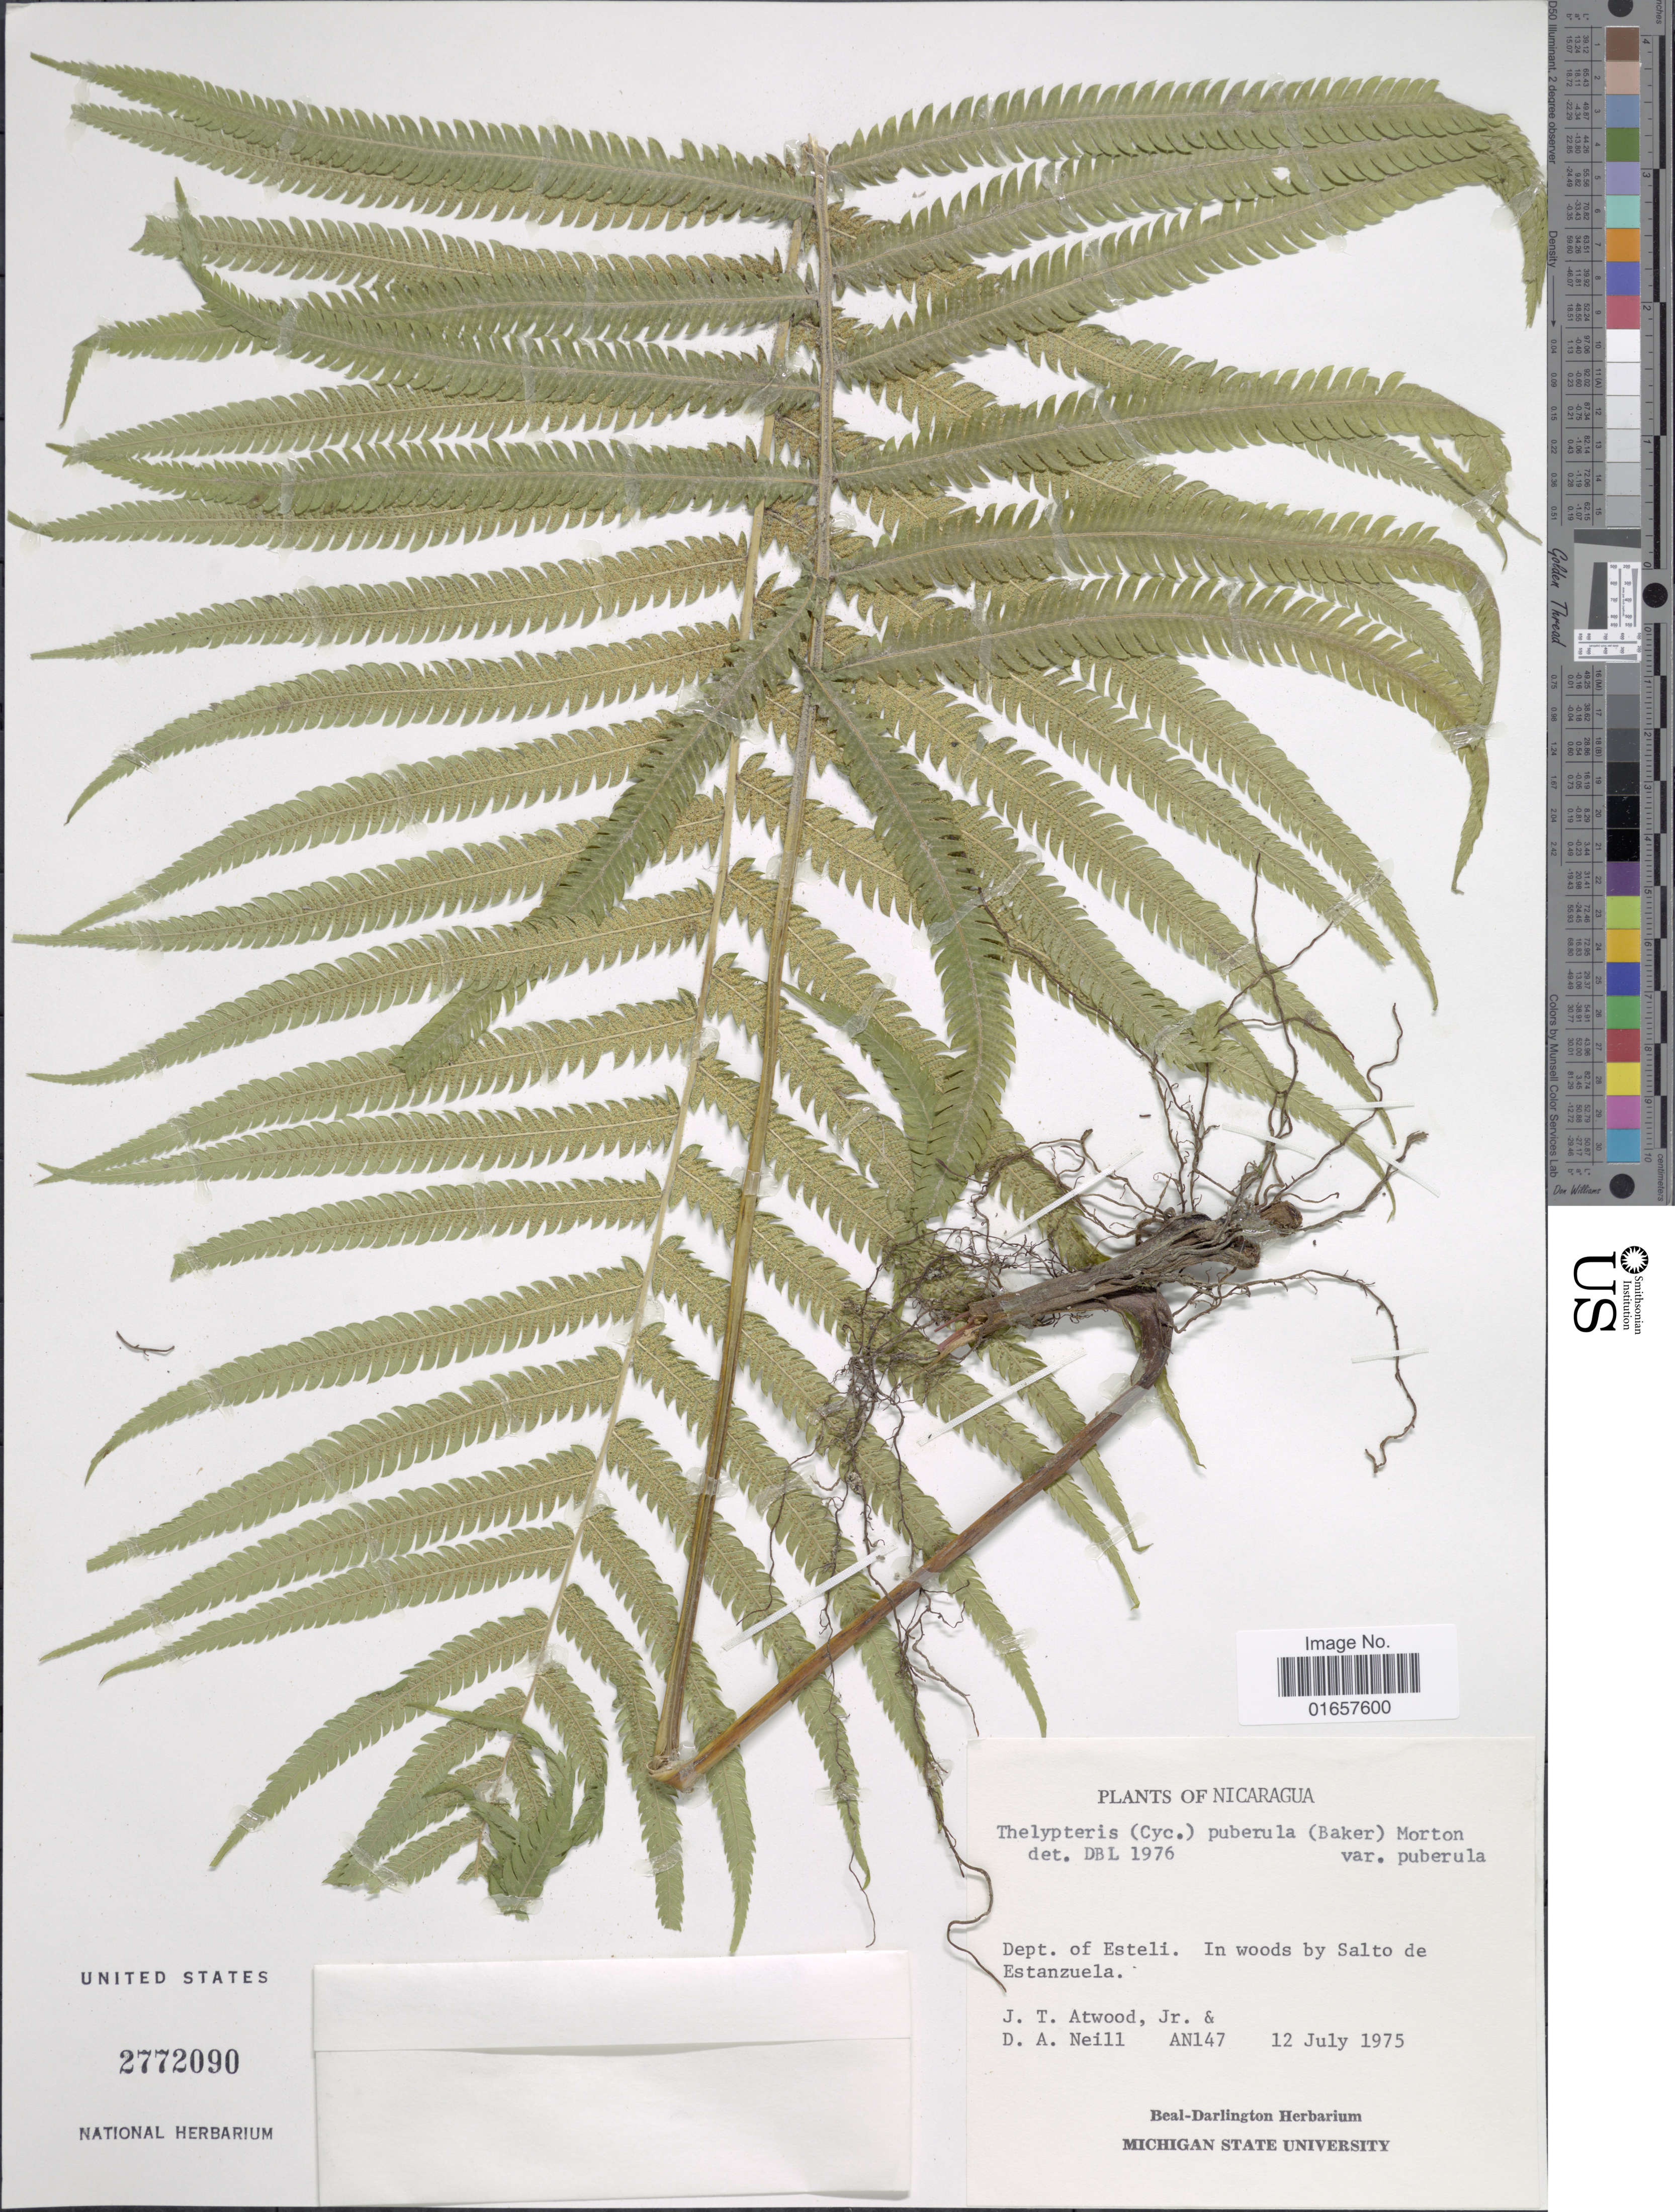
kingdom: Plantae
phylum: Tracheophyta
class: Polypodiopsida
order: Polypodiales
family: Thelypteridaceae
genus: Christella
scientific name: Christella puberula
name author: (Baker) Á. Löve & D. Löve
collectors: J. T. Atwood & D. A. Neill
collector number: AN147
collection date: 1975-07-12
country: Nicaragua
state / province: Esteli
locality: Nicaragua, Dept. of Esteli, in woods by Salto de Estanzuela.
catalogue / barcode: US 2772090